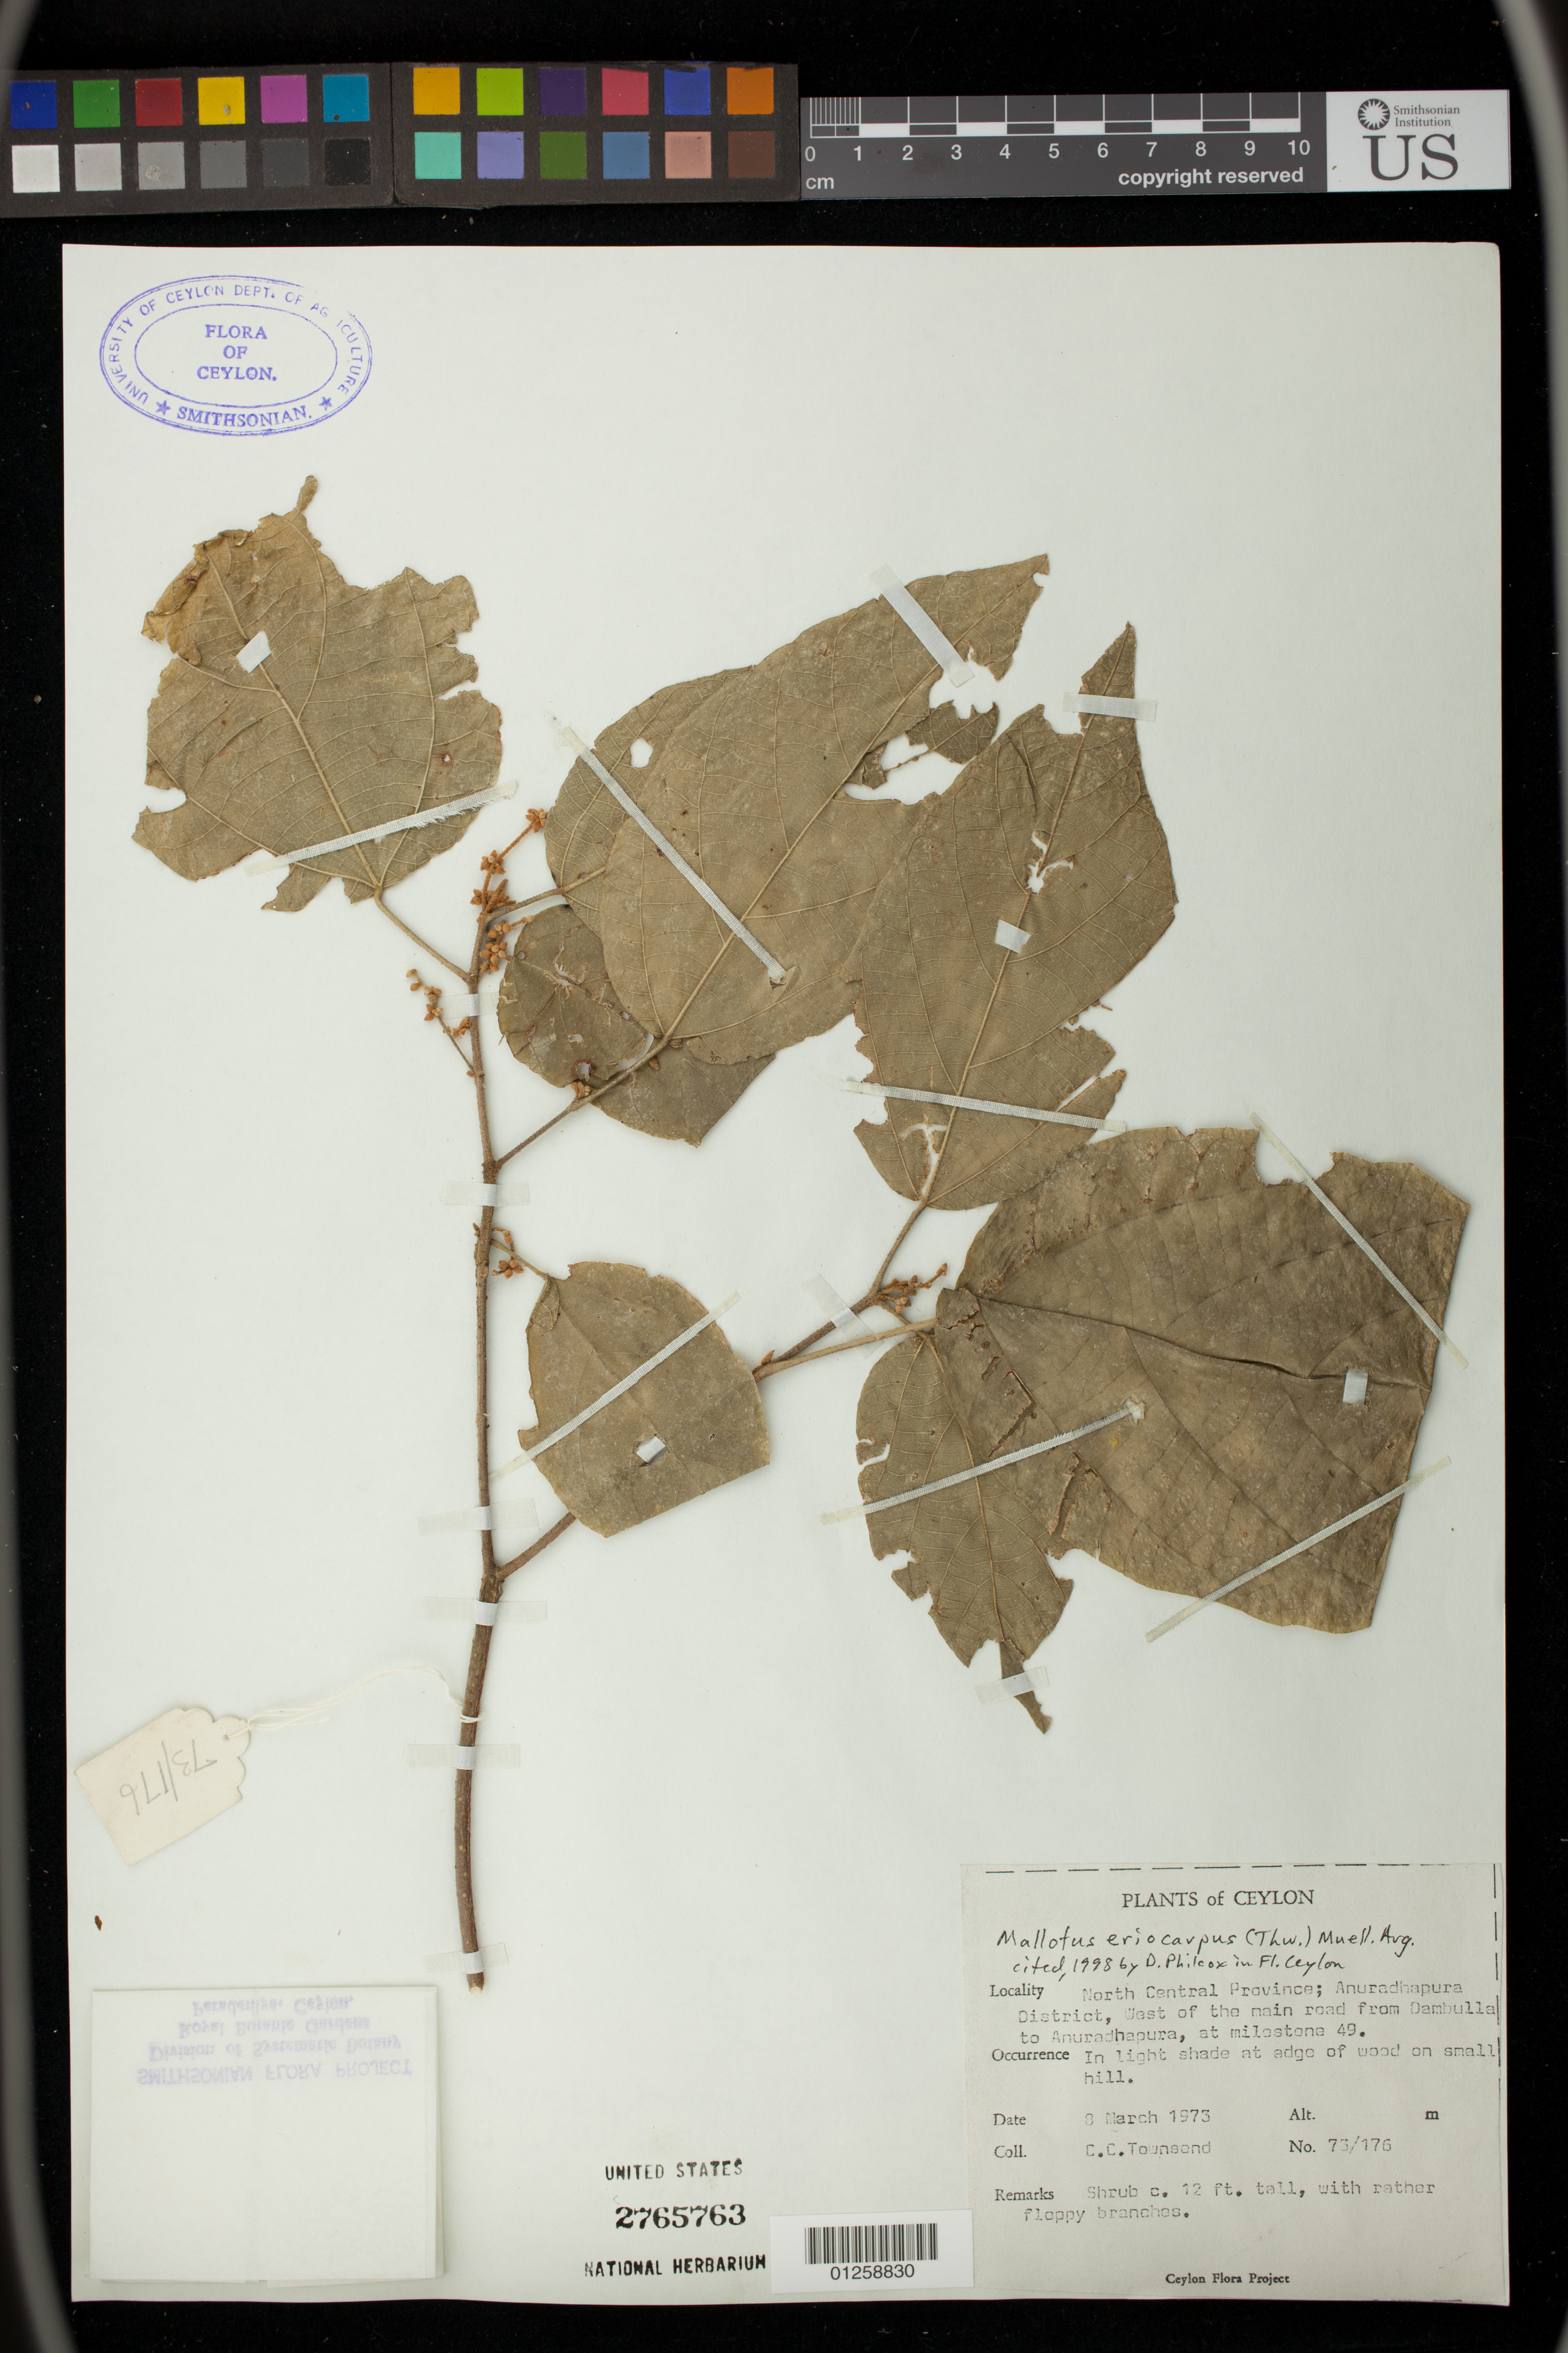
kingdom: Plantae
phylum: Tracheophyta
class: Magnoliopsida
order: Malpighiales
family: Euphorbiaceae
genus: Mallotus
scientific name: Mallotus eriocarpus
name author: (Thwaites) Müll. Arg.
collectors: C. C. Townsend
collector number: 73/176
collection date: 1973-03-08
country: Sri Lanka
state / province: North Central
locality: Anuradhapura District, West of the main road from Dambulla to Anuradhapura, at milestone 49.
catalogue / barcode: US 2765763